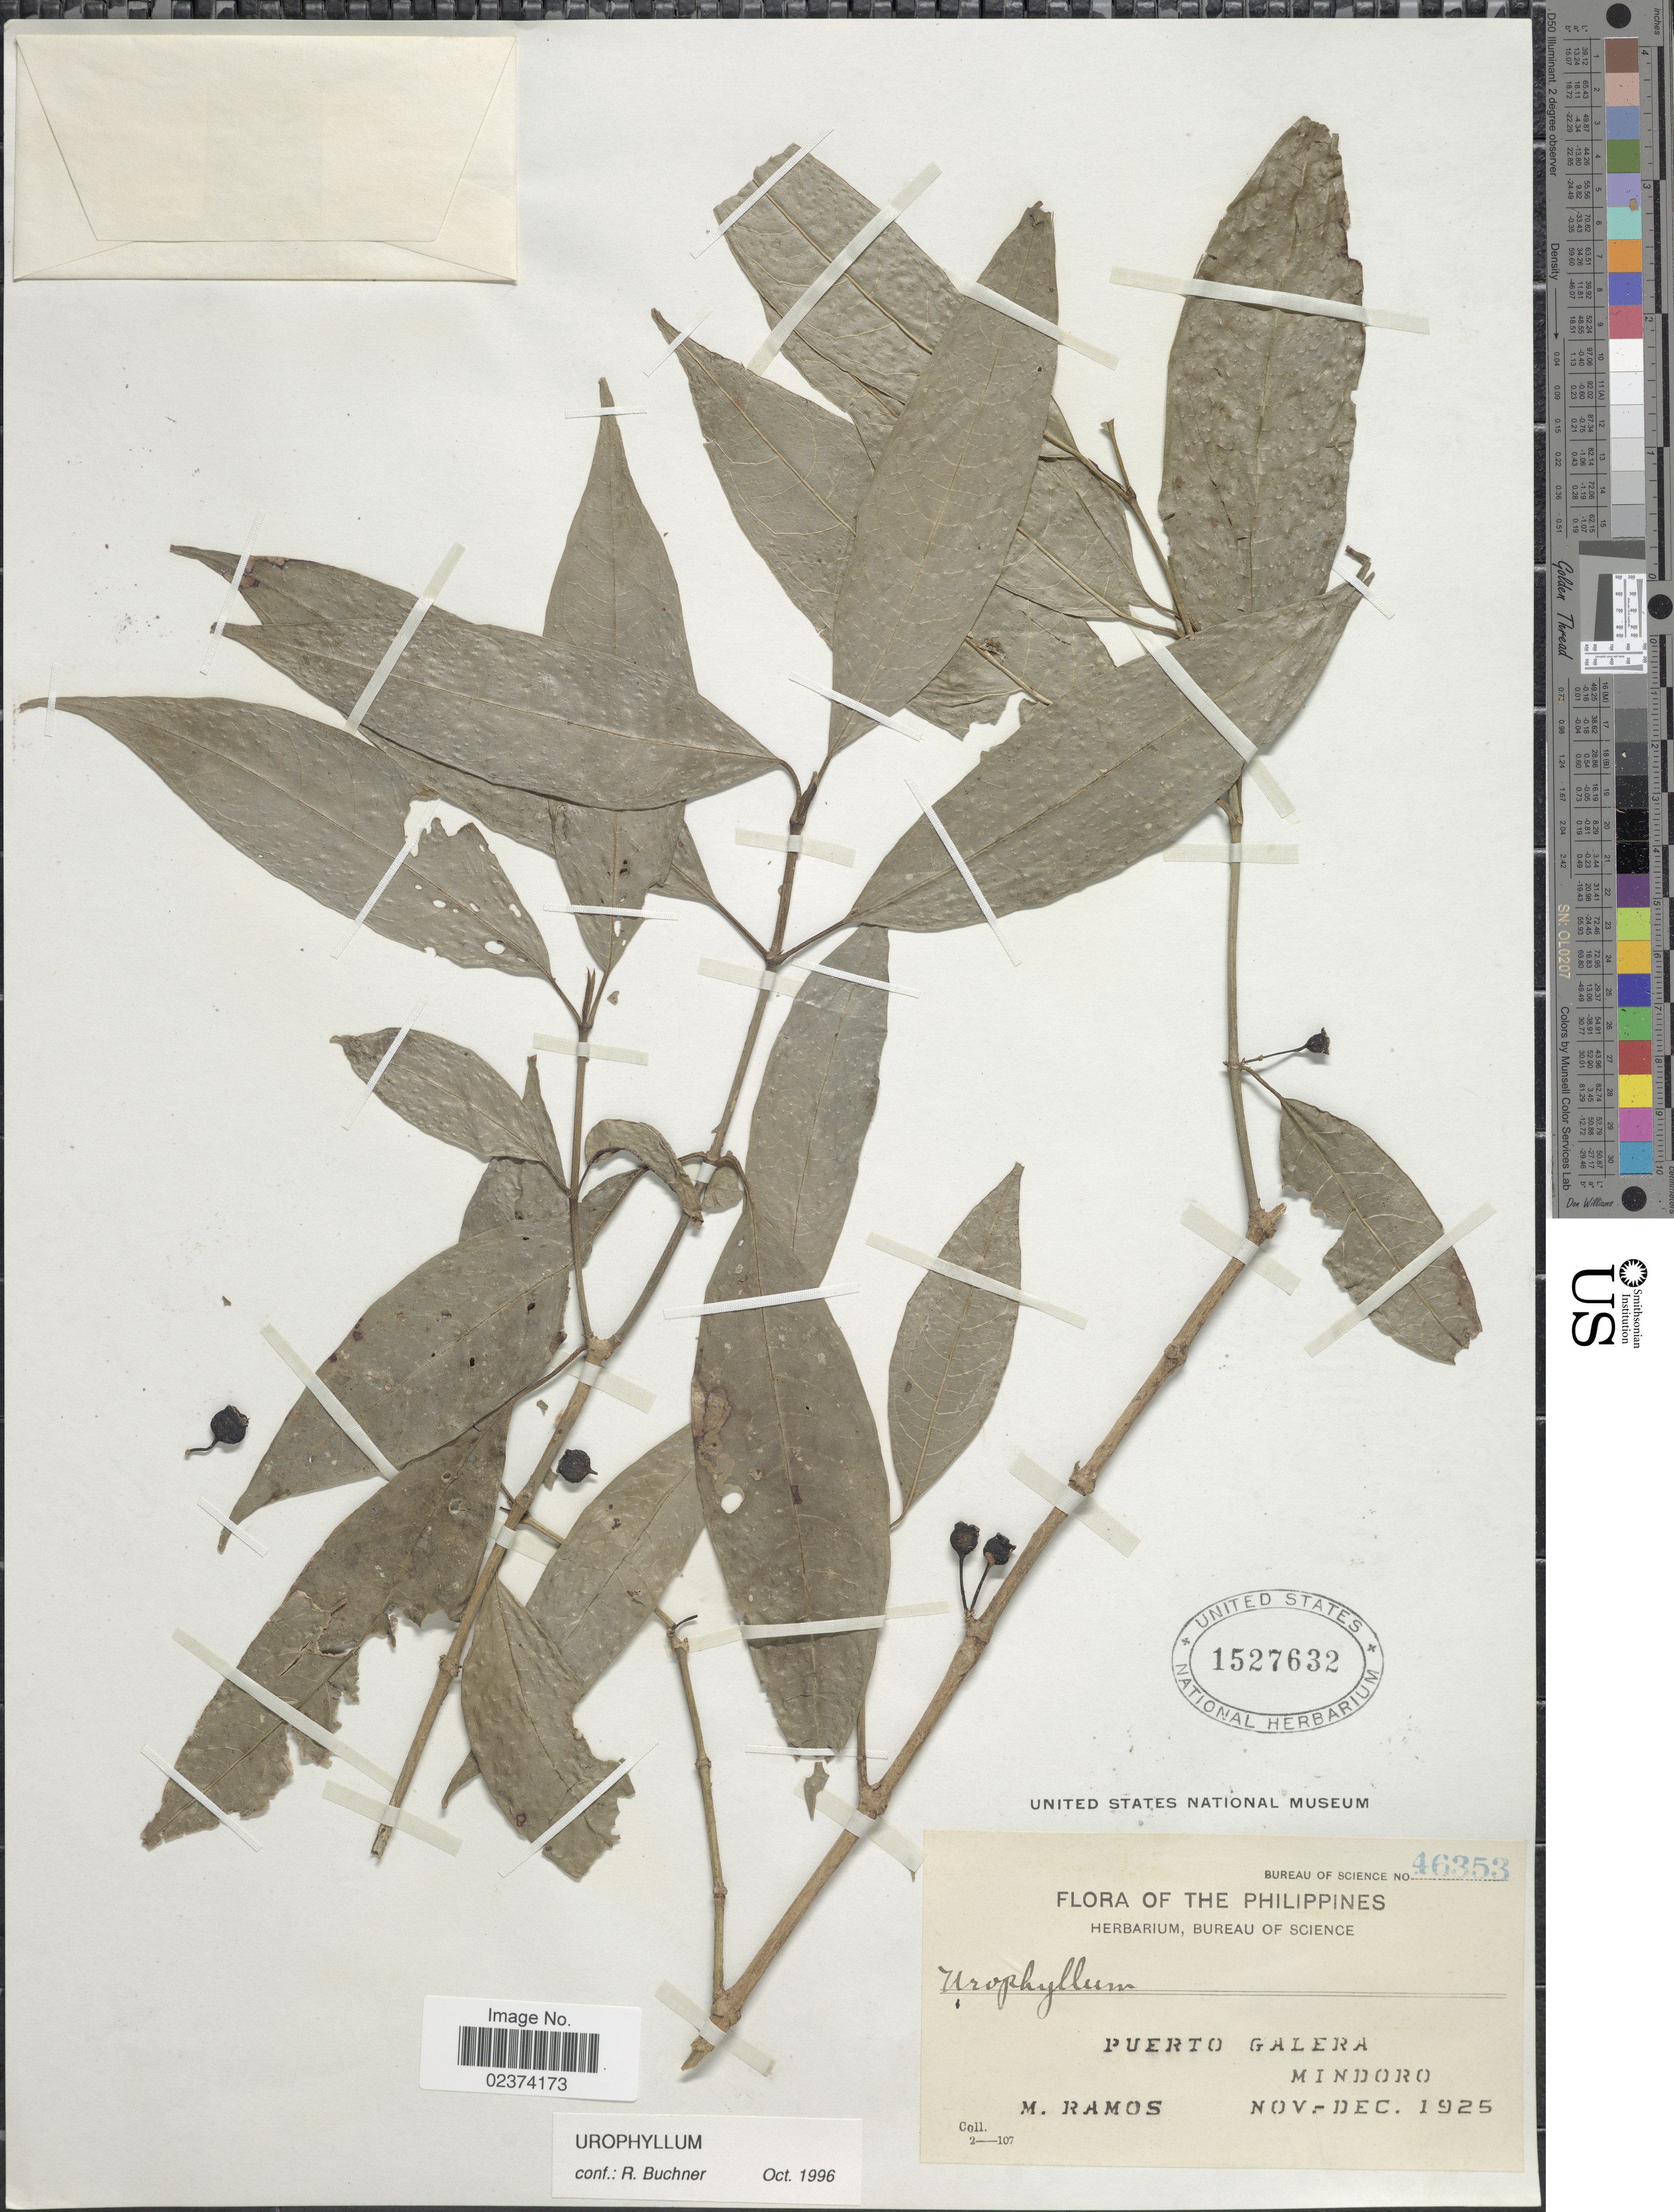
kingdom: Plantae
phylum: Tracheophyta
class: Magnoliopsida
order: Gentianales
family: Rubiaceae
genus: Urophyllum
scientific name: Urophyllum sp.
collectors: M. Ramos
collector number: Bureau of Science 46353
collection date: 1925-11/1925-12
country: Philippines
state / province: Mimaropa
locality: Puerto Galera, Mindoro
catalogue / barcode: US 1527632